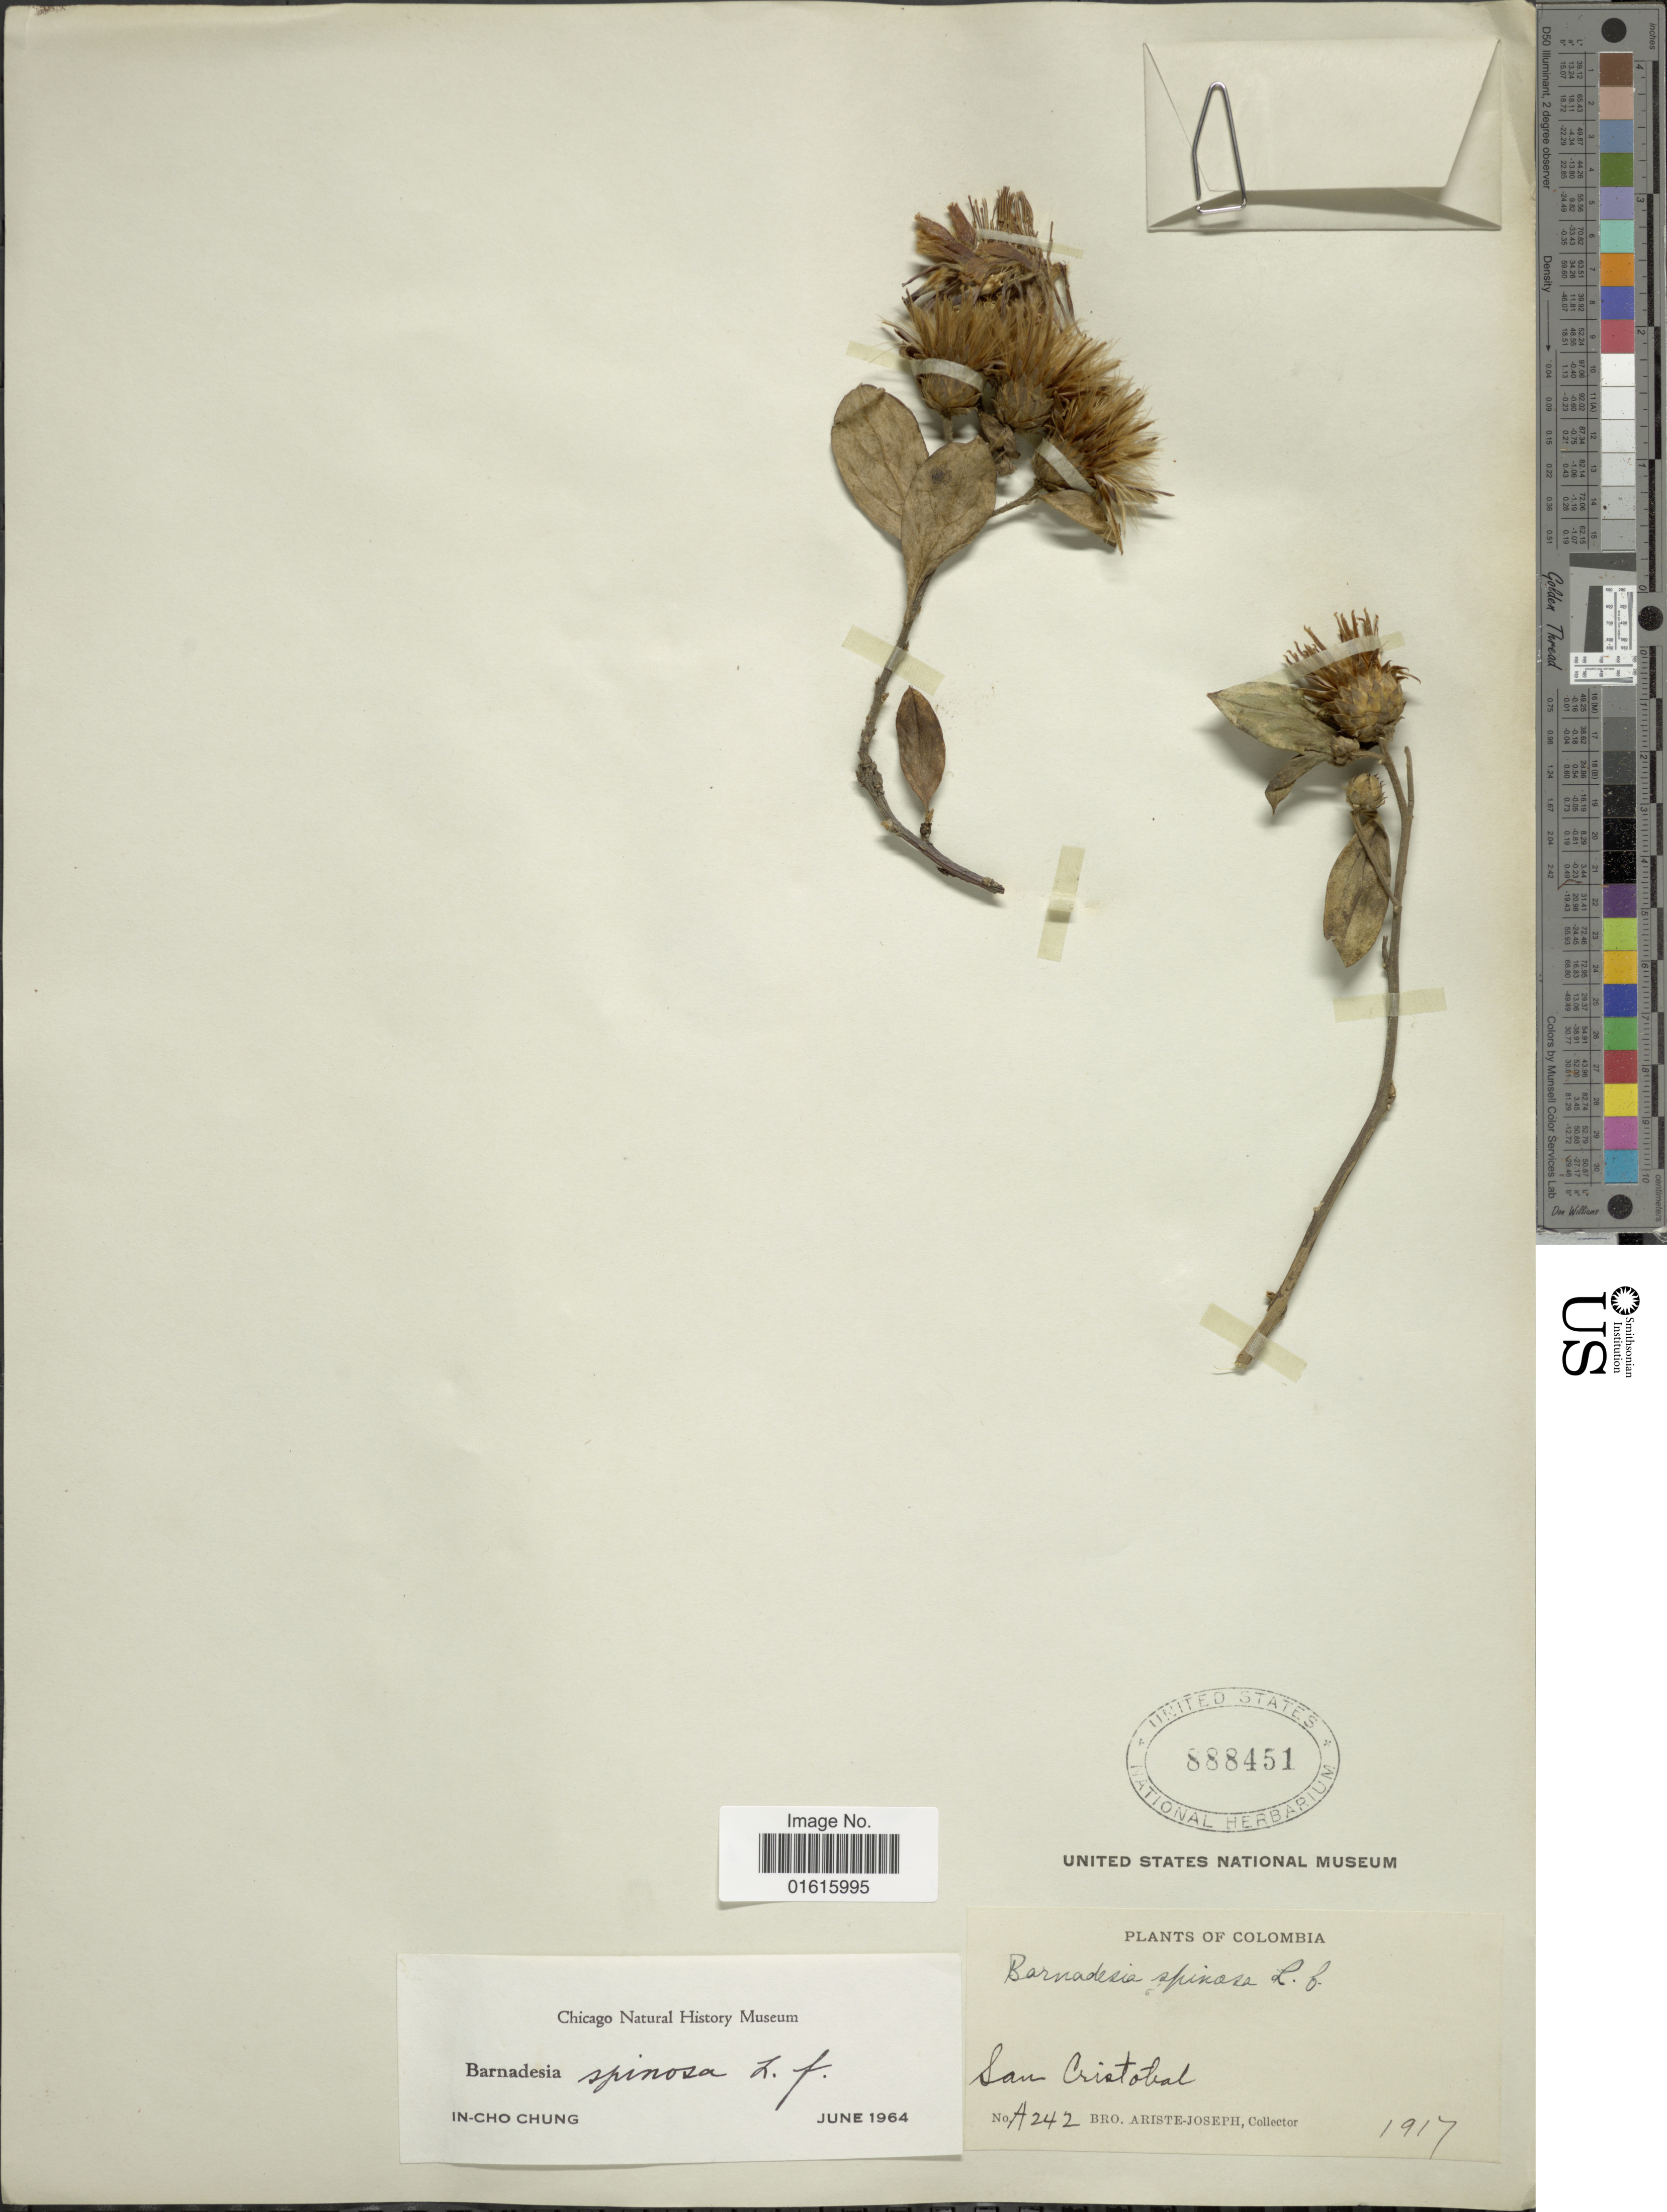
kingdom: Plantae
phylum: Tracheophyta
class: Magnoliopsida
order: Asterales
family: Asteraceae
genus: Barnadesia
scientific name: Barnadesia spinosa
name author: L. f.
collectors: Bro. Ariste-Joseph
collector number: A242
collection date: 1917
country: Colombia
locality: San Cristobal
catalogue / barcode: US 888451